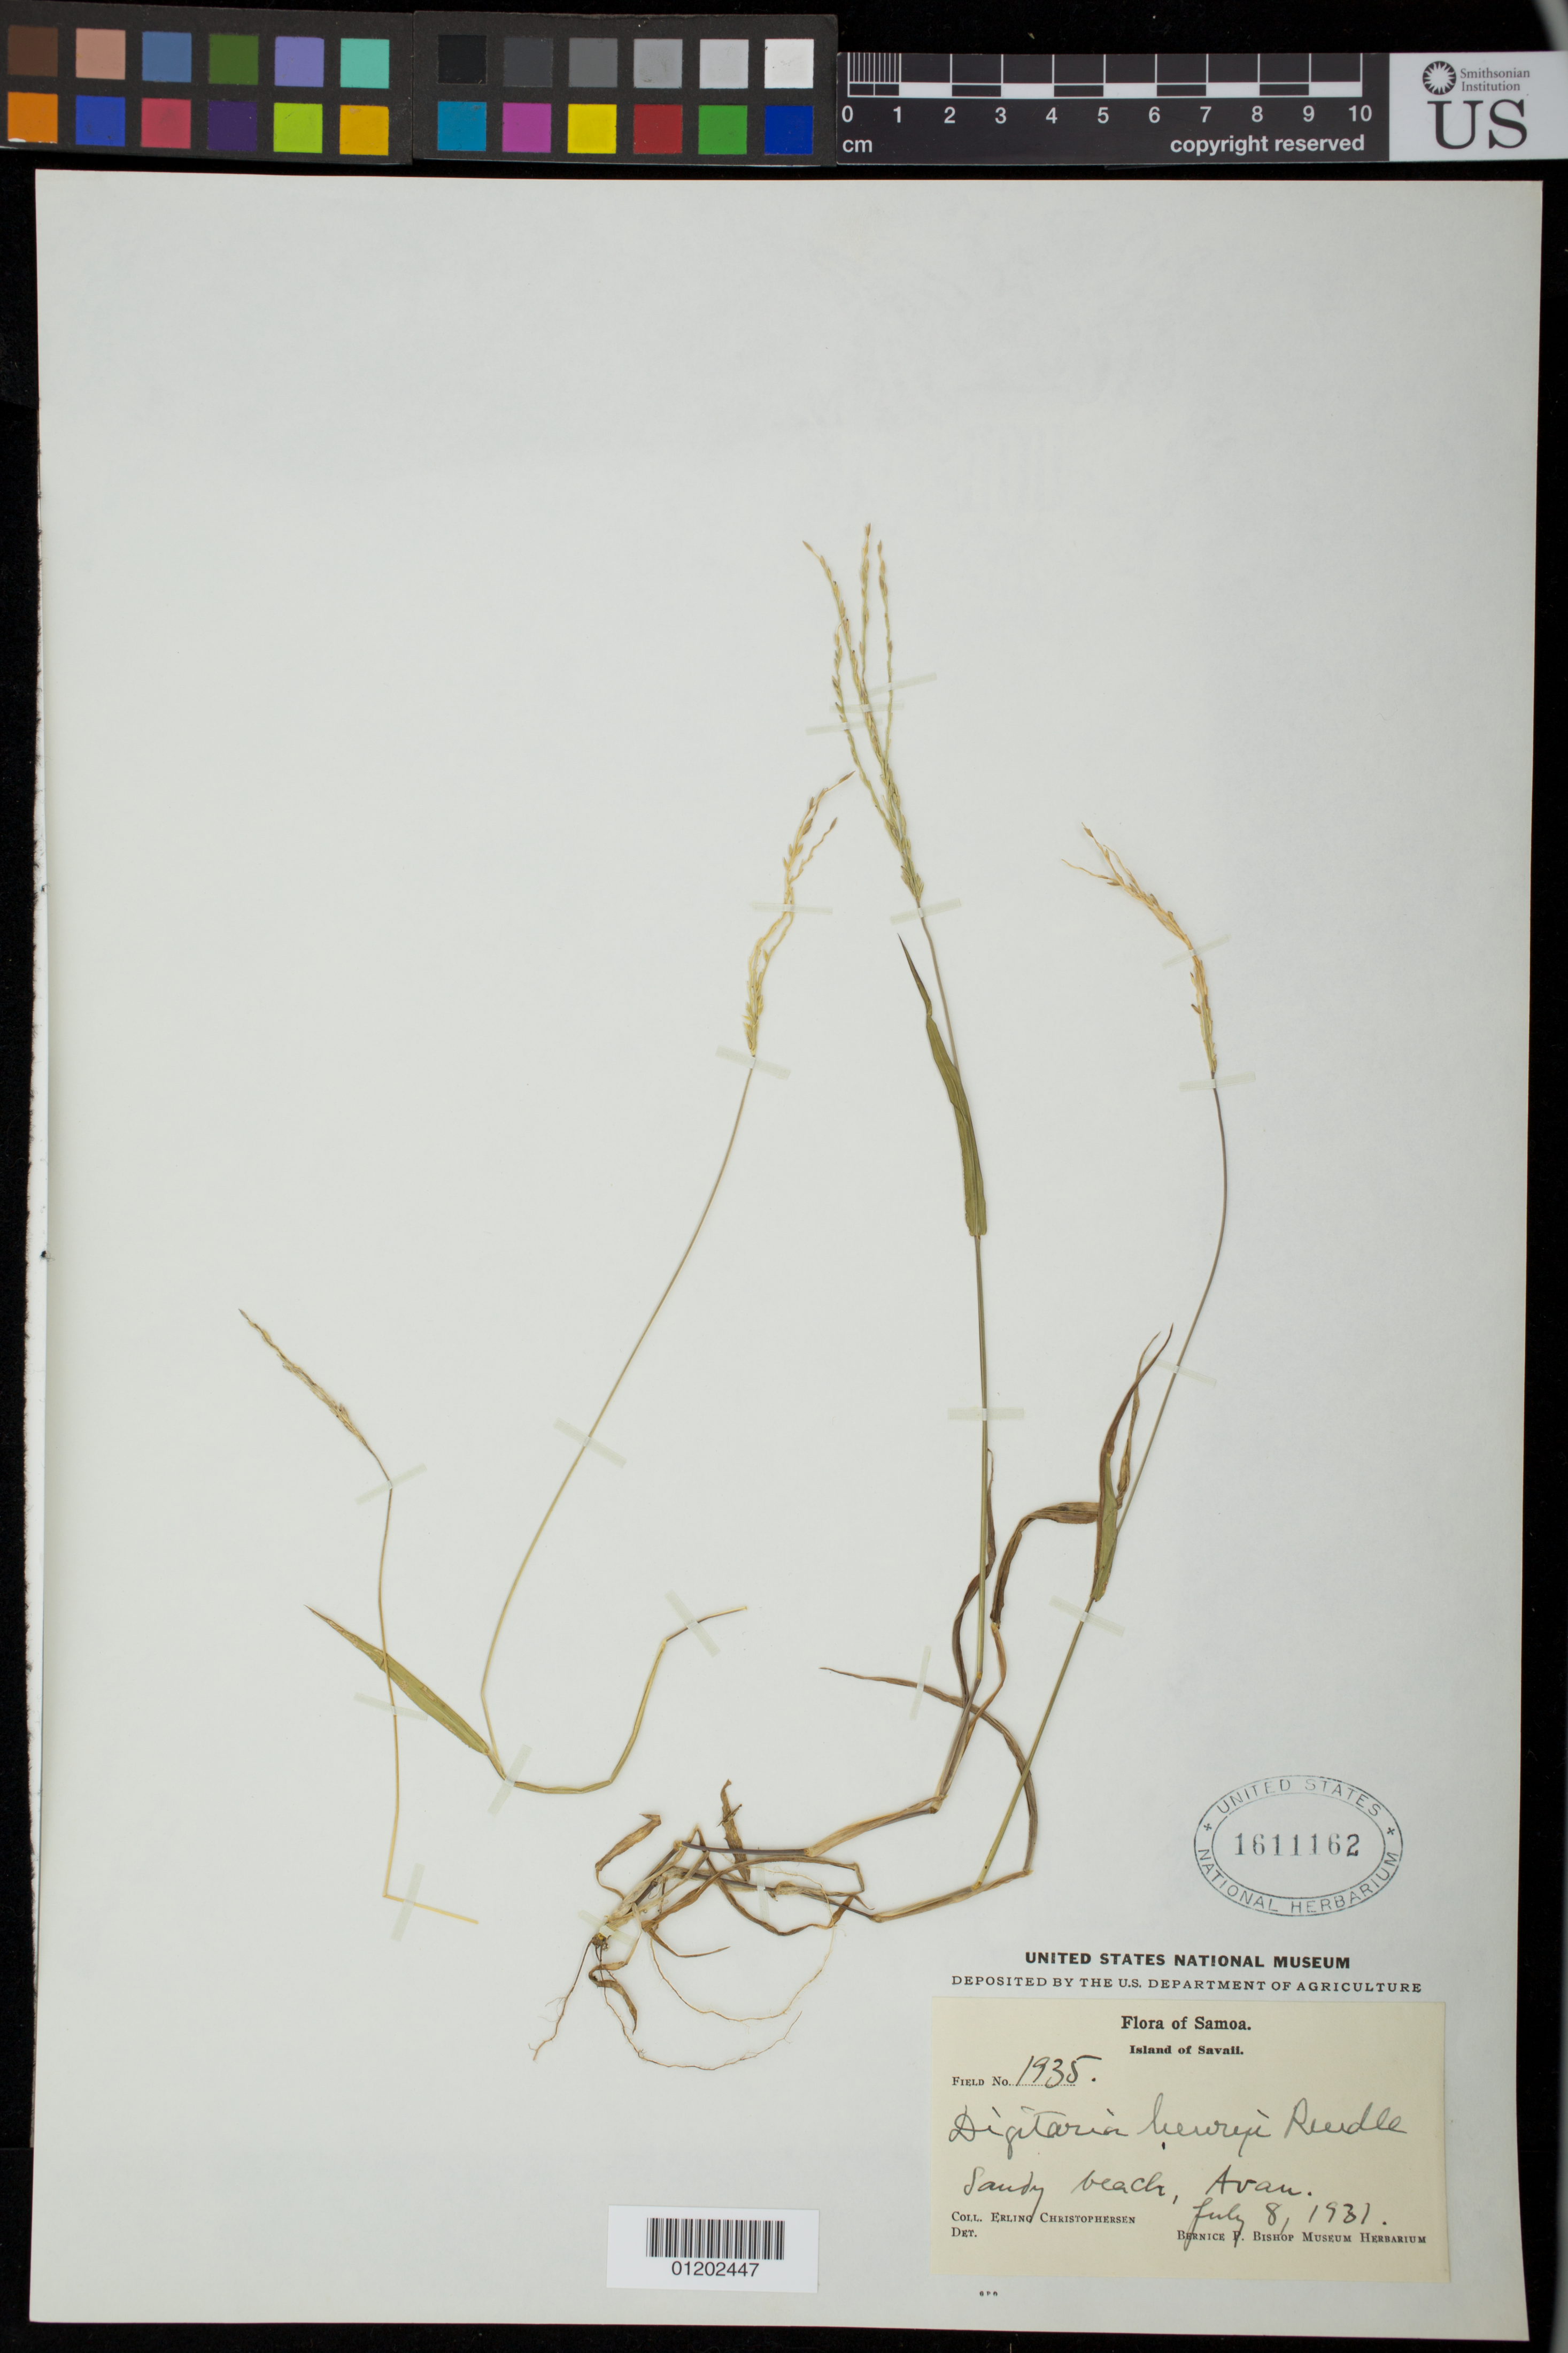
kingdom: Plantae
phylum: Tracheophyta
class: Liliopsida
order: Poales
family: Poaceae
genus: Digitaria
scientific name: Digitaria ciliaris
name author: (Retz.) Koeler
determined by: Poaceae Reorganization Project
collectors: E. Christophersen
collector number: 1935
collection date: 1931-07-08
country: Samoa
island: Savai'i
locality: Avau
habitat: Beach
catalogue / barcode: US 1611162